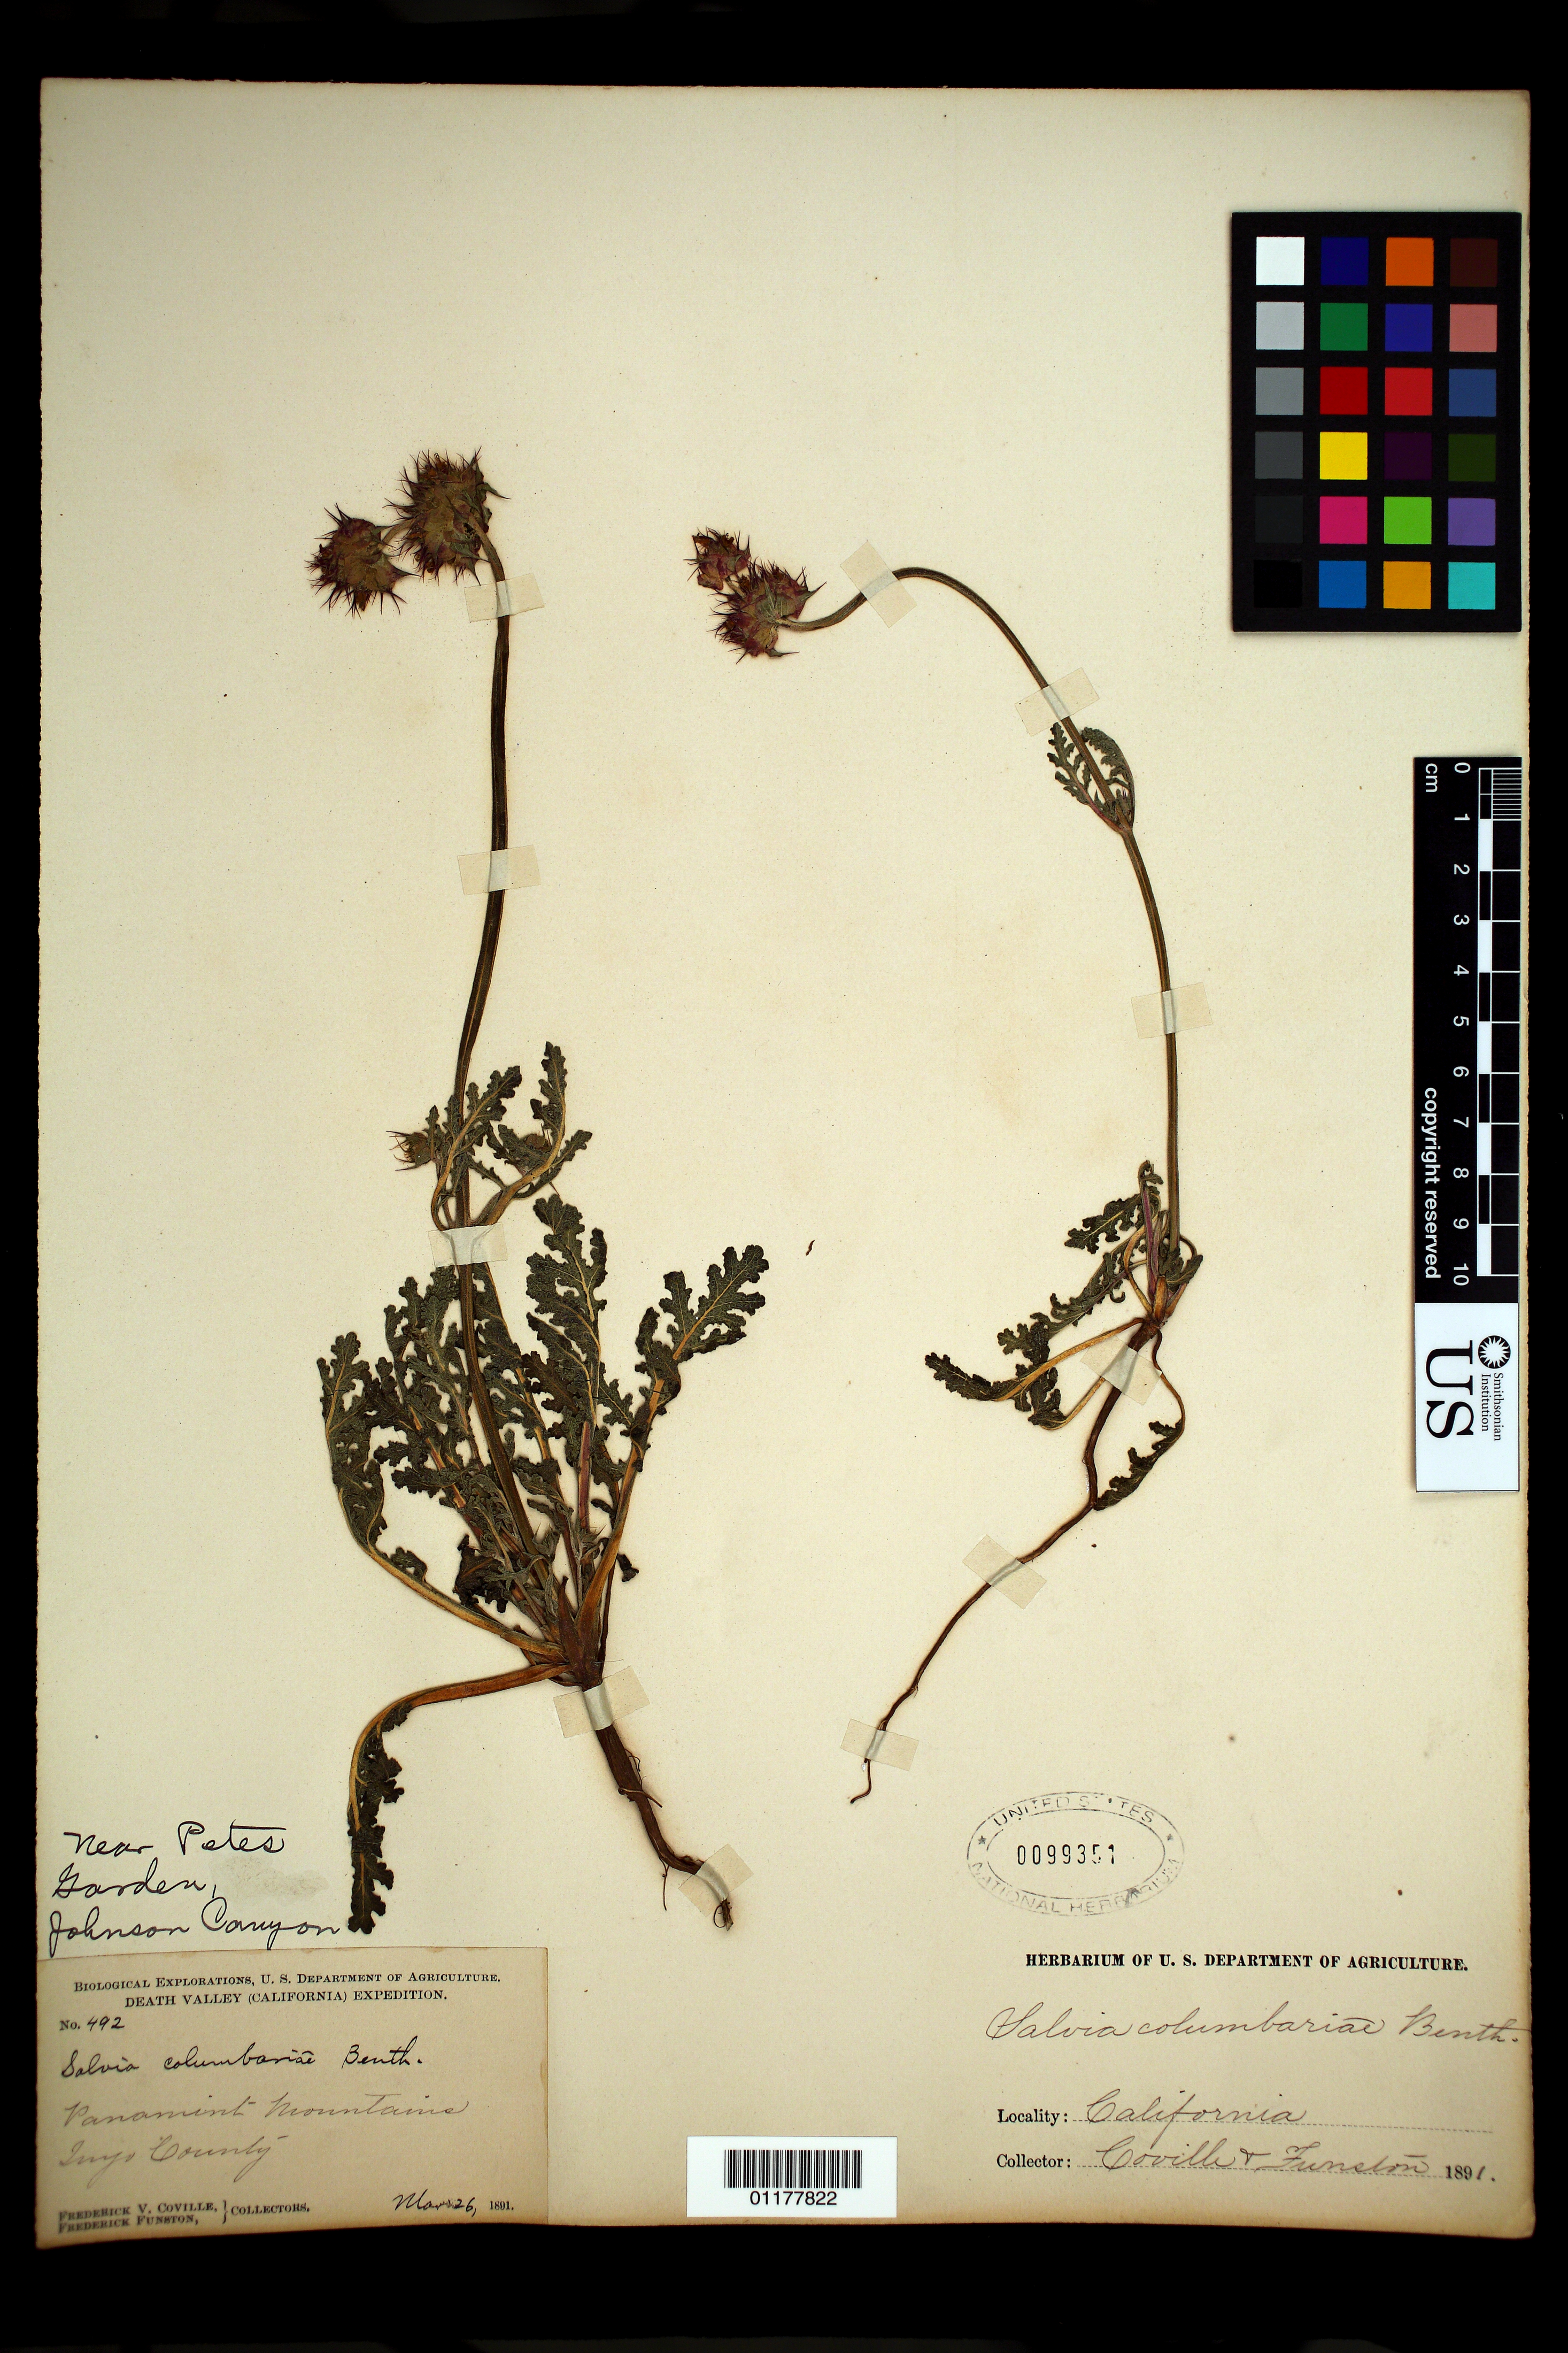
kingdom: Plantae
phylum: Tracheophyta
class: Magnoliopsida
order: Lamiales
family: Lamiaceae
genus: Salvia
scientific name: Salvia columbariae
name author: Benth.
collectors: H. Bolander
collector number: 3914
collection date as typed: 1864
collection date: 1864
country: United States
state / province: California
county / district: Mendocino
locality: Ukiah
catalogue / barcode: US 322075